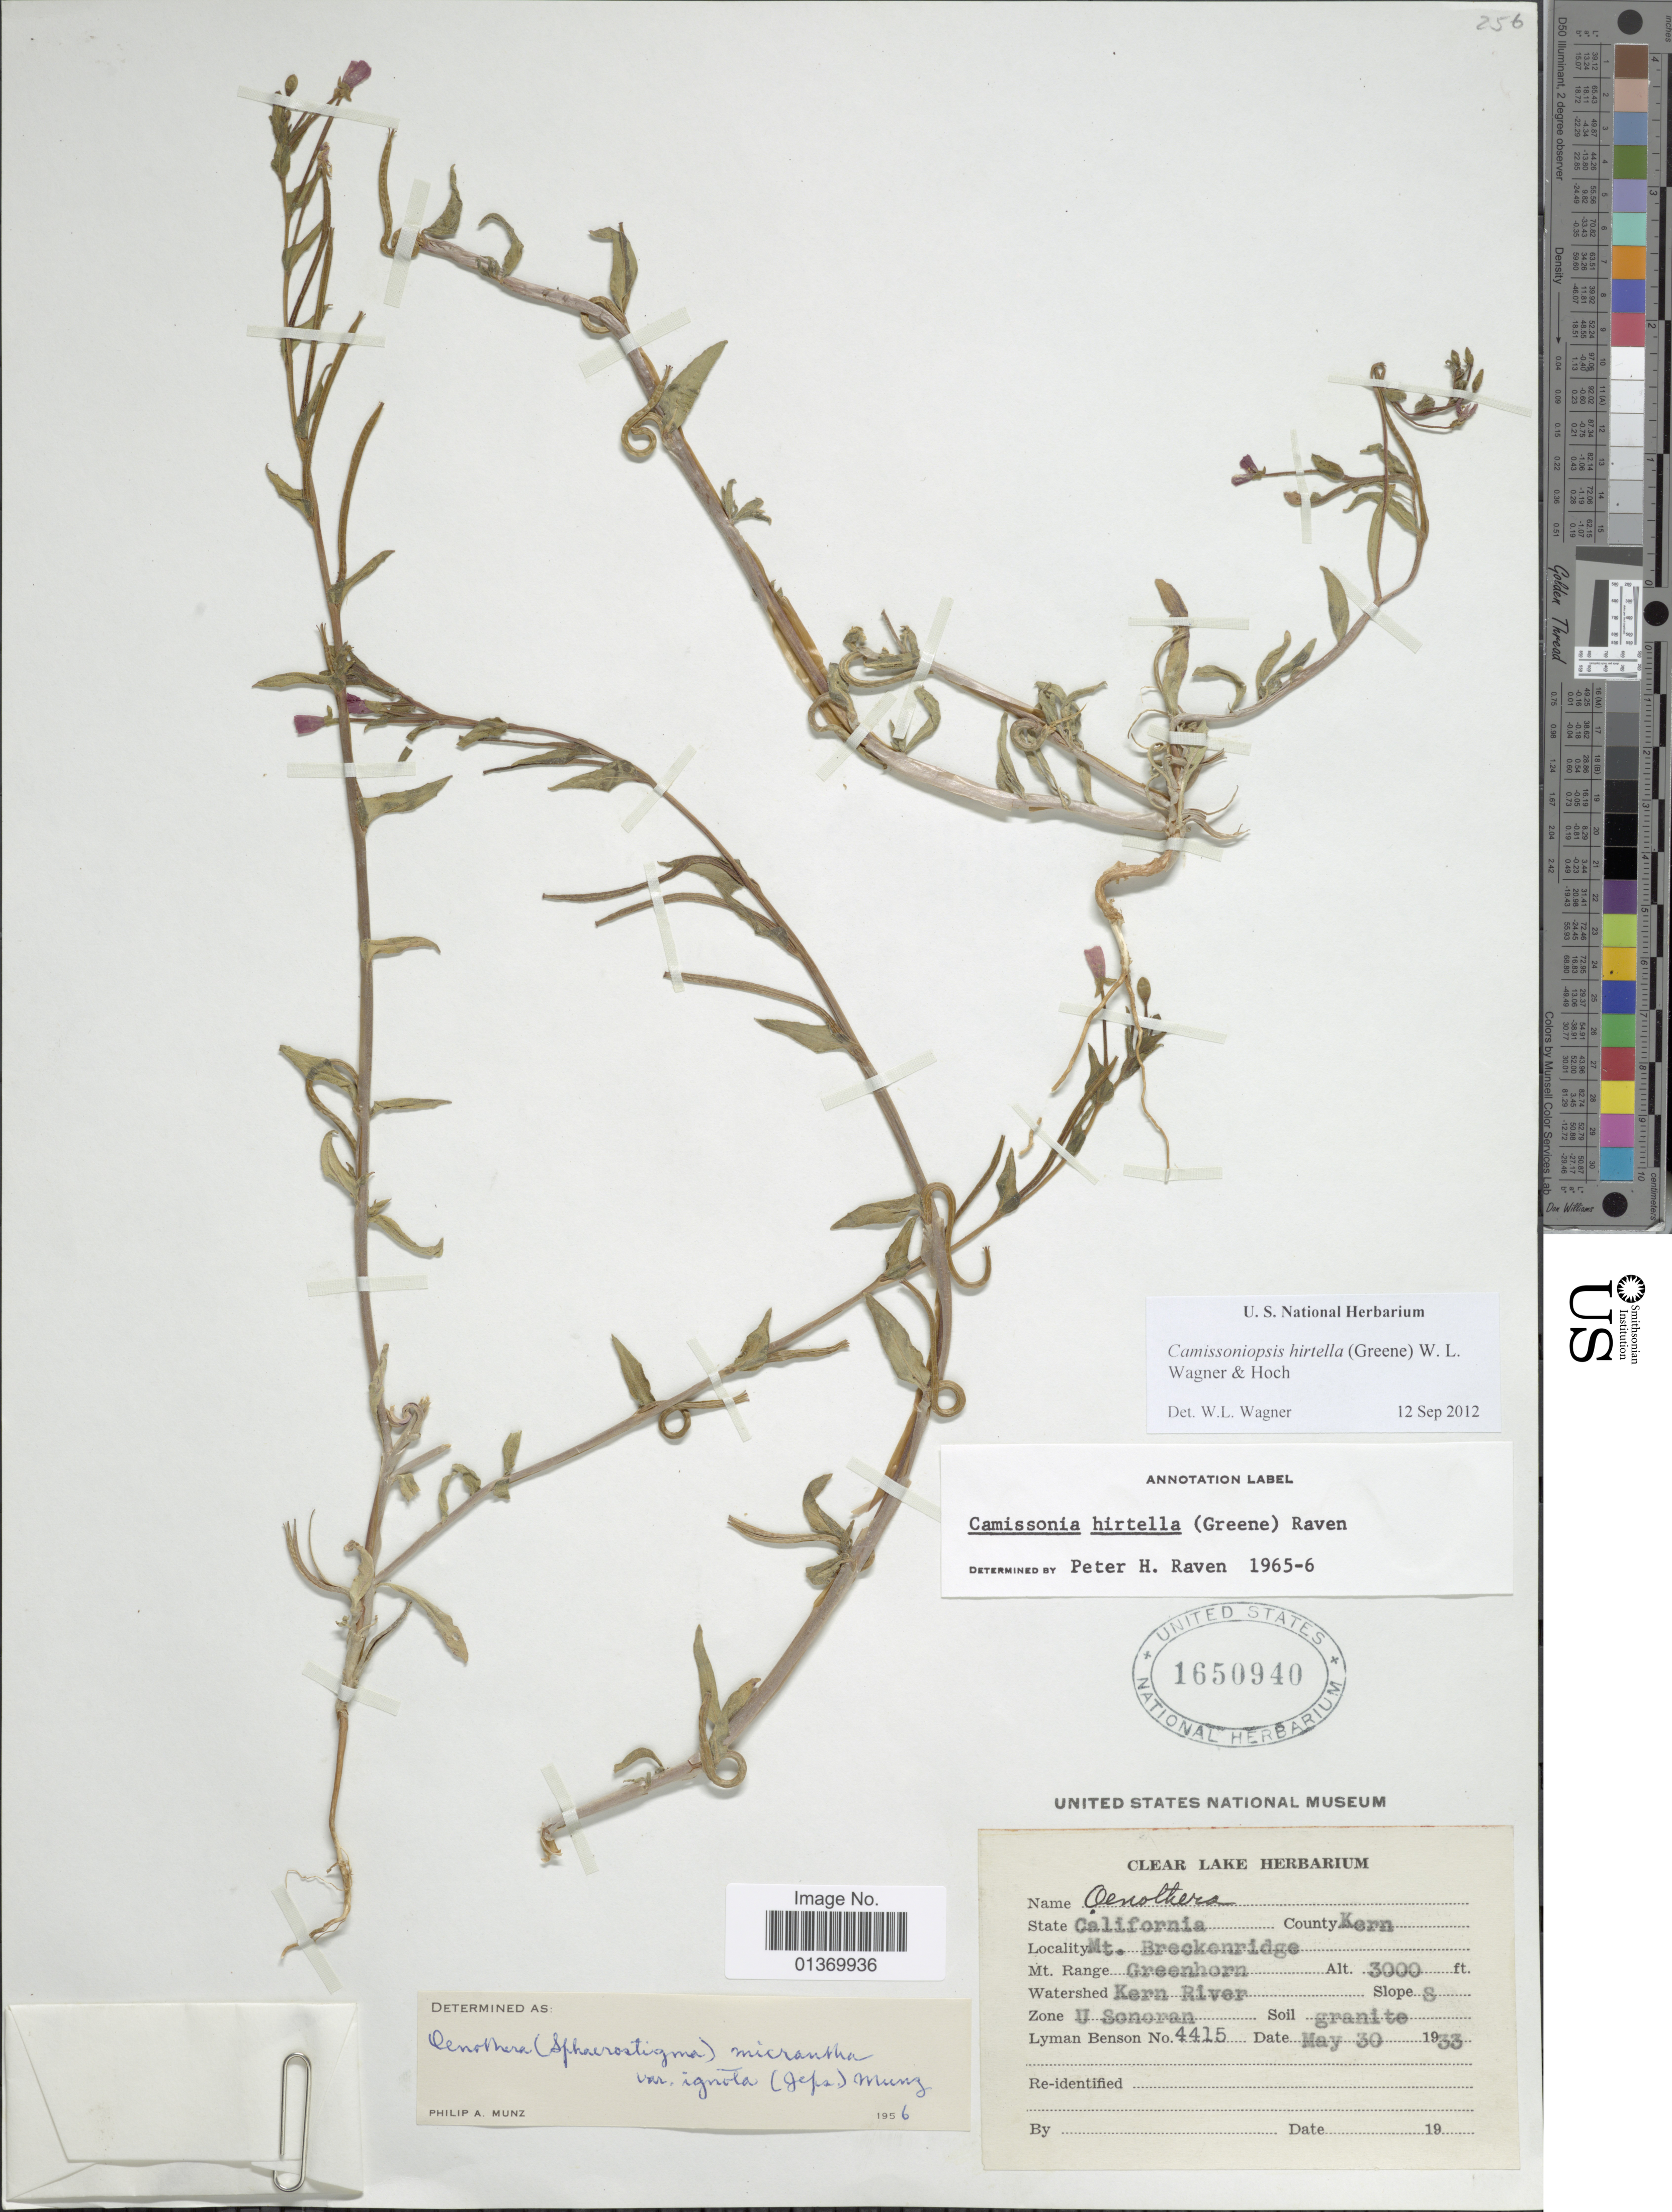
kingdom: Plantae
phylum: Tracheophyta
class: Magnoliopsida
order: Myrtales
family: Onagraceae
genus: Camissoniopsis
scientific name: Camissoniopsis hirtella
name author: (Greene) W.L. Wagner & Hoch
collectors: L. D. Benson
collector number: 4415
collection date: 1933-05-30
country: United States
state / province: California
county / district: Kern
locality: County Kern, Mt. Breckenridge, Mt. Range Greenhorn, Kern River, Zone U Sonoran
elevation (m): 914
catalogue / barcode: US 1650940